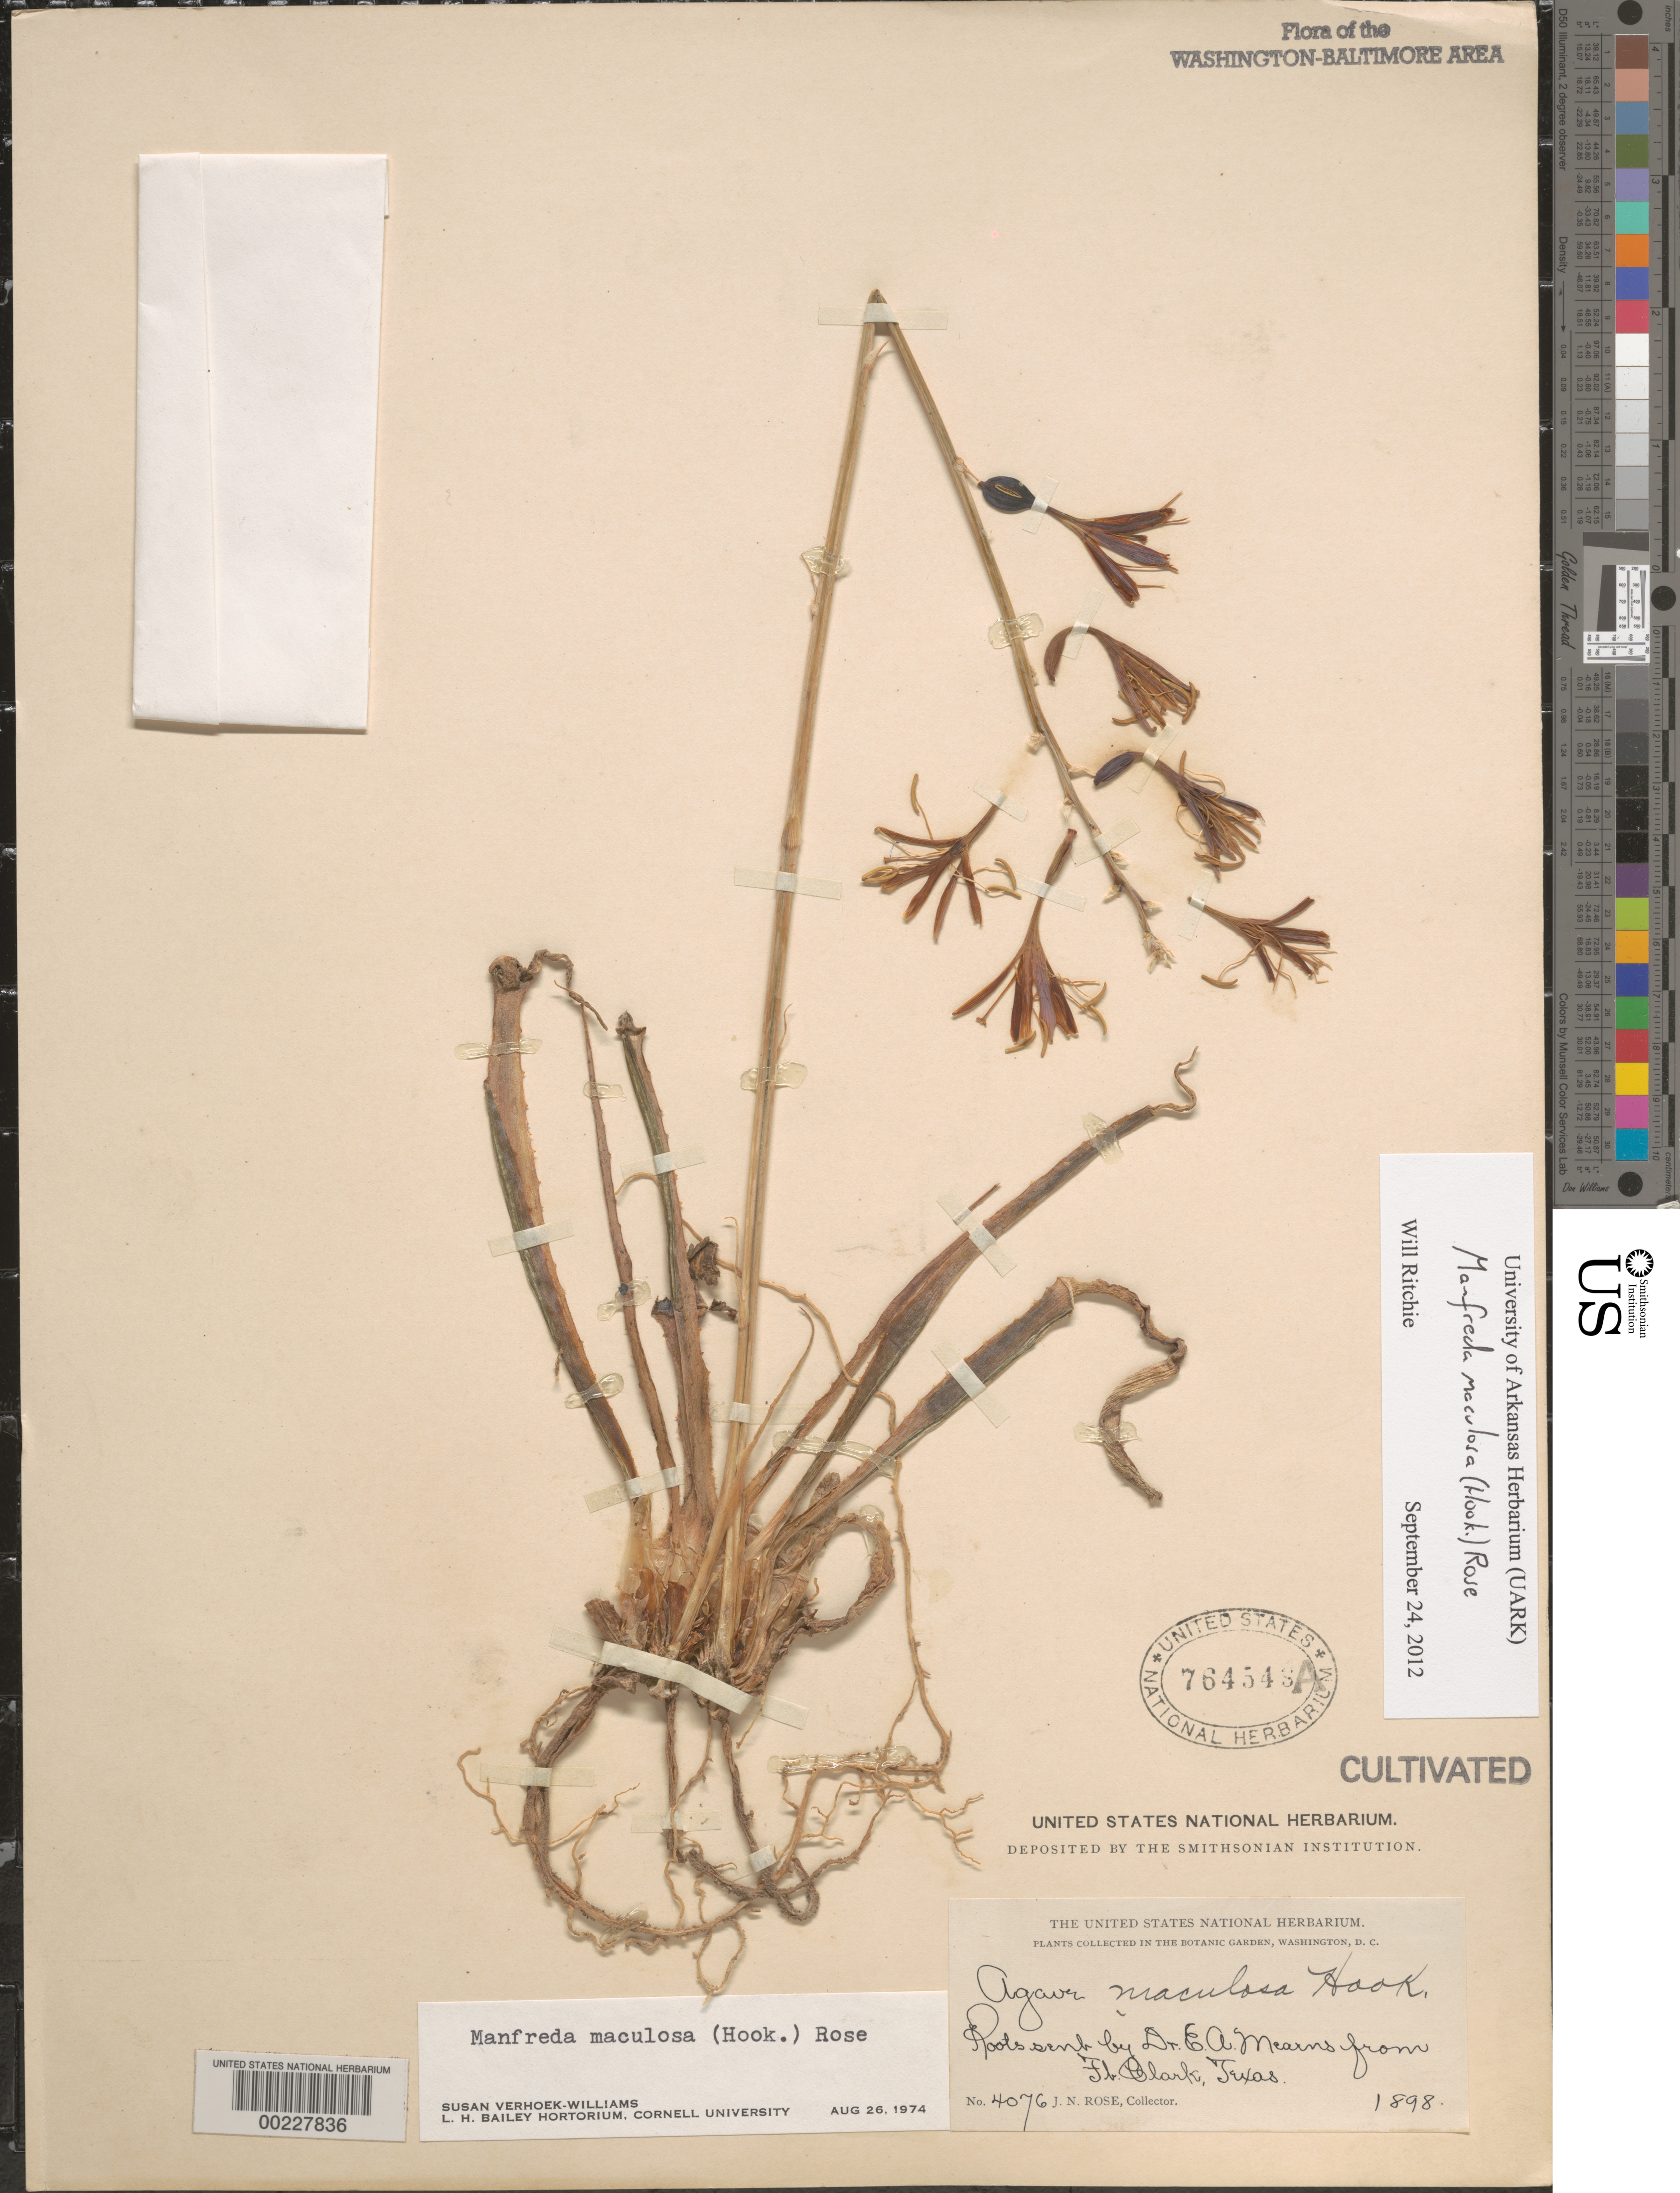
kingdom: Plantae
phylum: Tracheophyta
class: Liliopsida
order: Asparagales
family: Asparagaceae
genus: Manfreda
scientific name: Manfreda maculosa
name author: (Hook.) Rose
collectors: J. N. Rose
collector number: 4076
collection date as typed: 1897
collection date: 1897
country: United States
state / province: District of Columbia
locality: Botanical gardens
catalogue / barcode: US 764548A